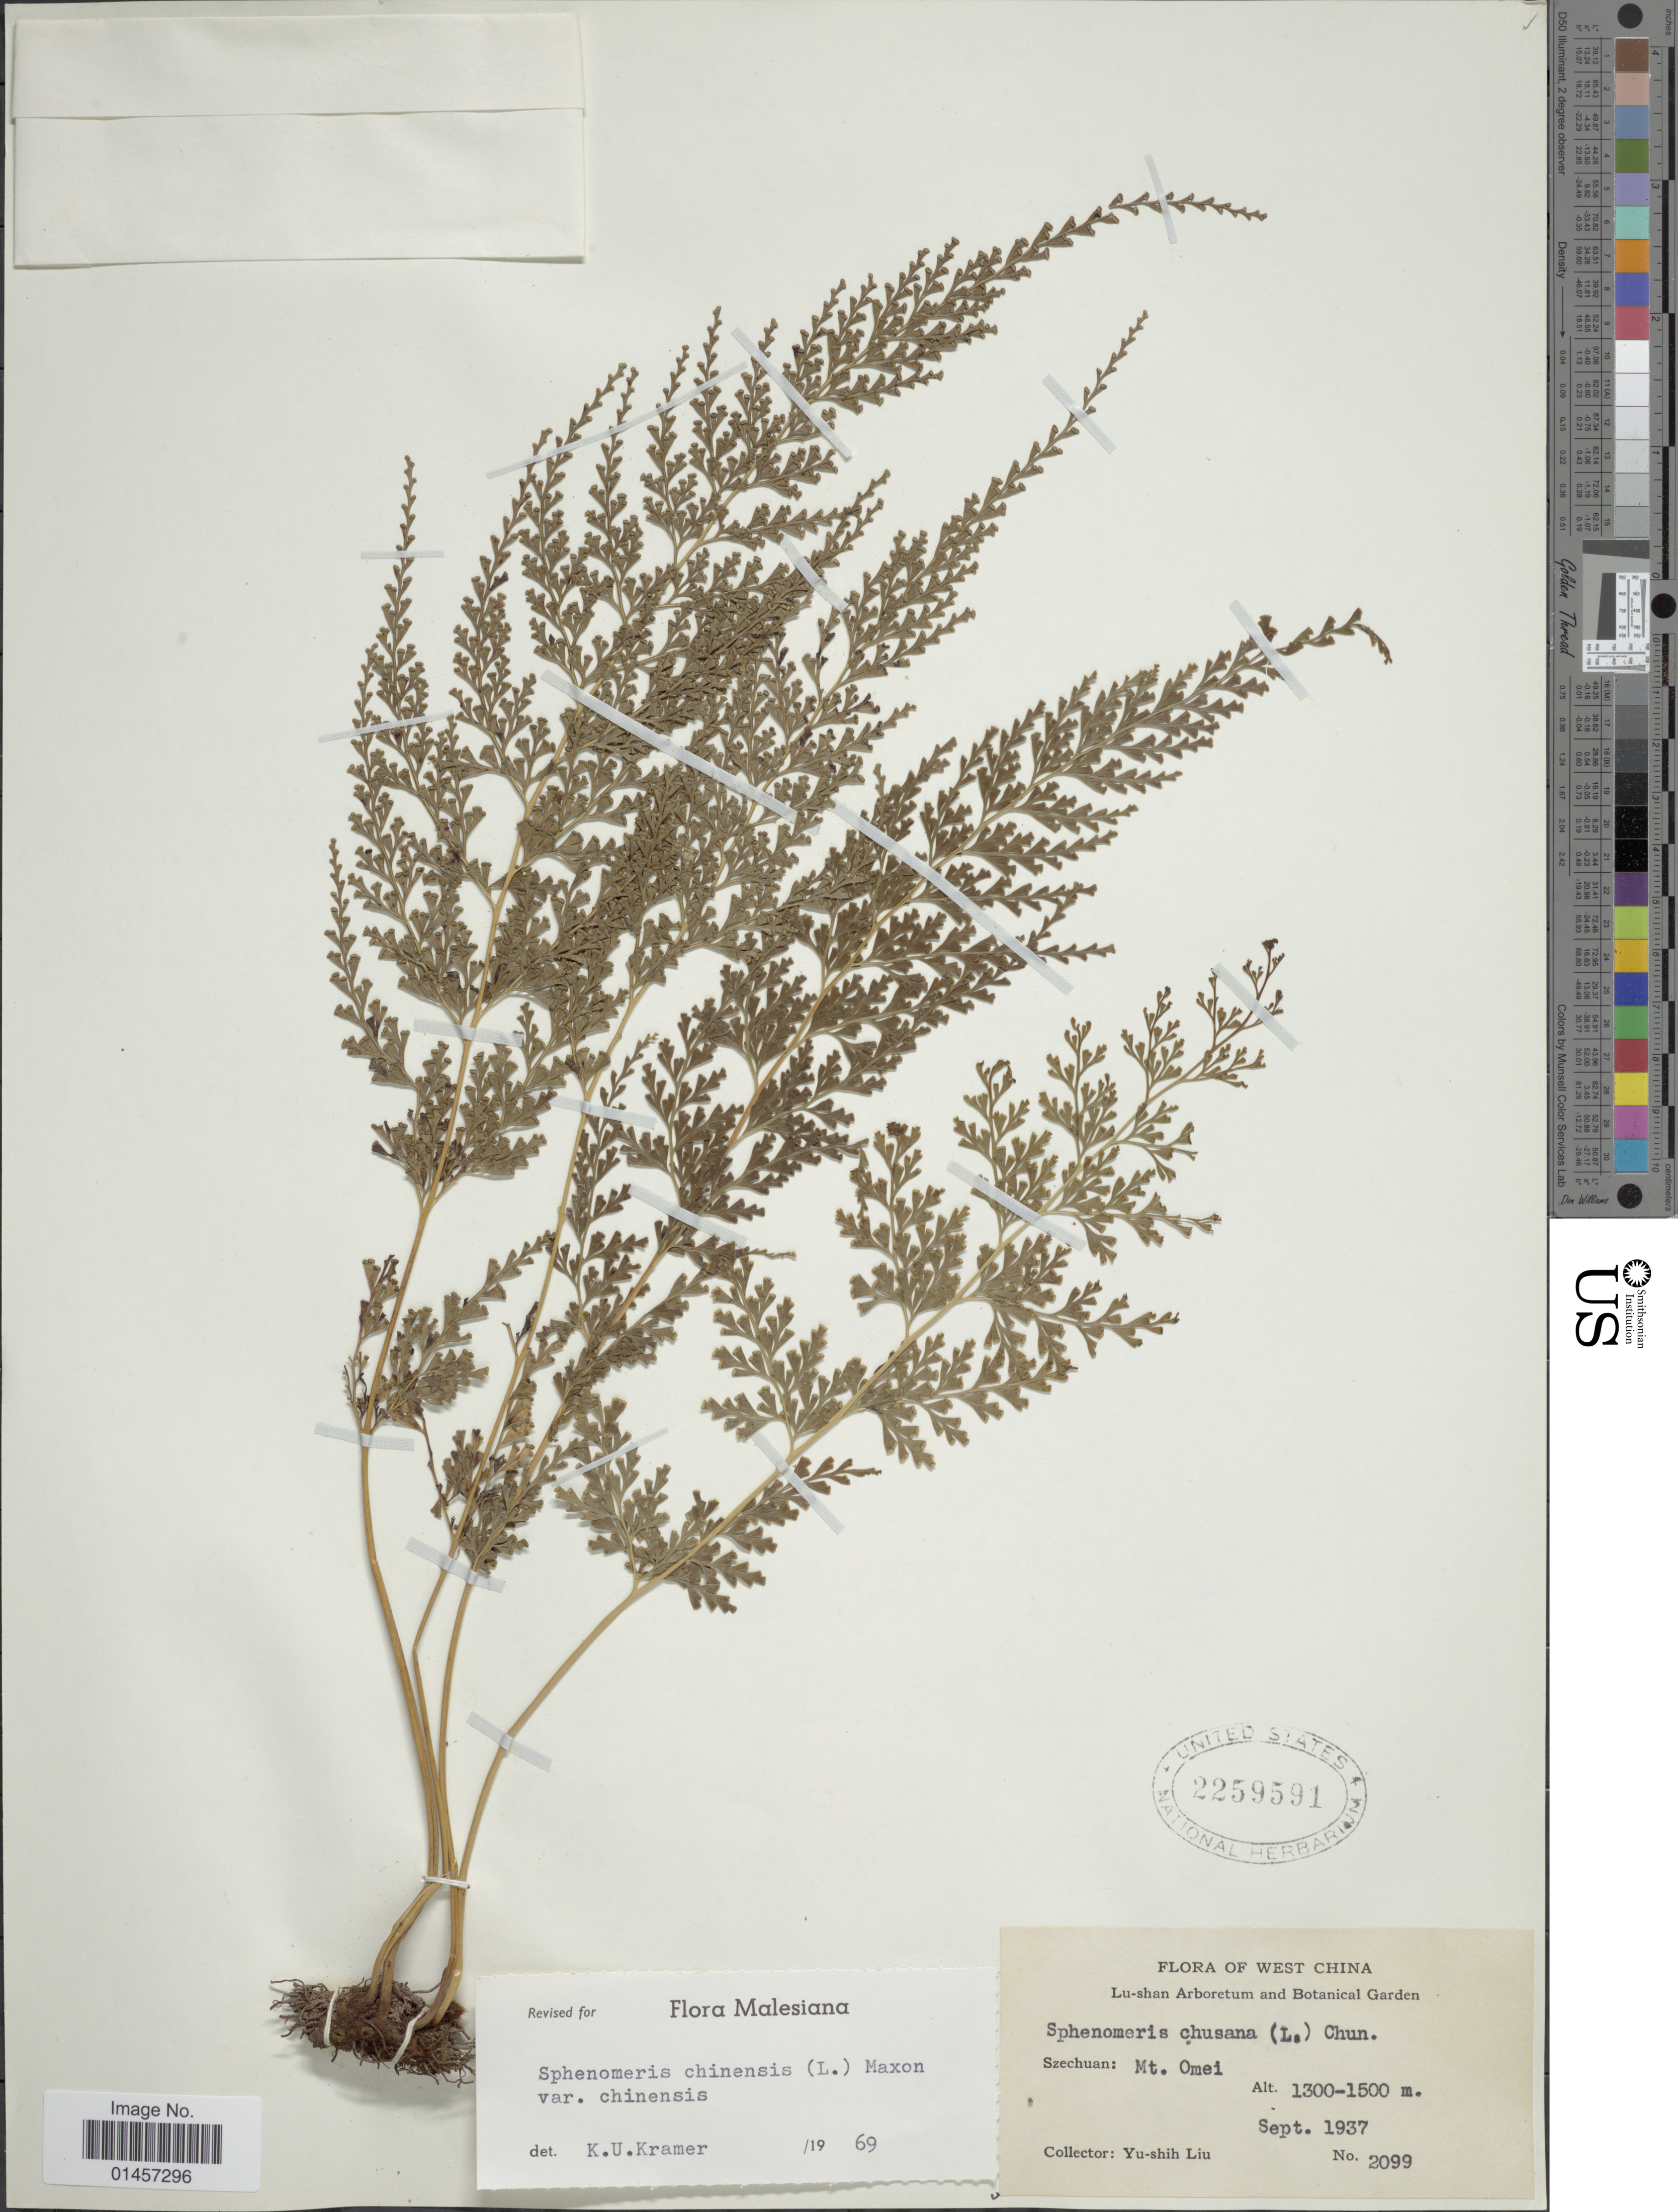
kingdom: Plantae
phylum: Tracheophyta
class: Polypodiopsida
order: Polypodiales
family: Lindsaeaceae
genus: Sphenomeris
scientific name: Sphenomeris chinensis var. chinensis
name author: (L.) Maxon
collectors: Y.-S. Liu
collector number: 2099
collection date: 1937-09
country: China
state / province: Sichuan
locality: West China, Szechuan: Mt. Omei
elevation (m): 1300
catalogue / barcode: US 2259591